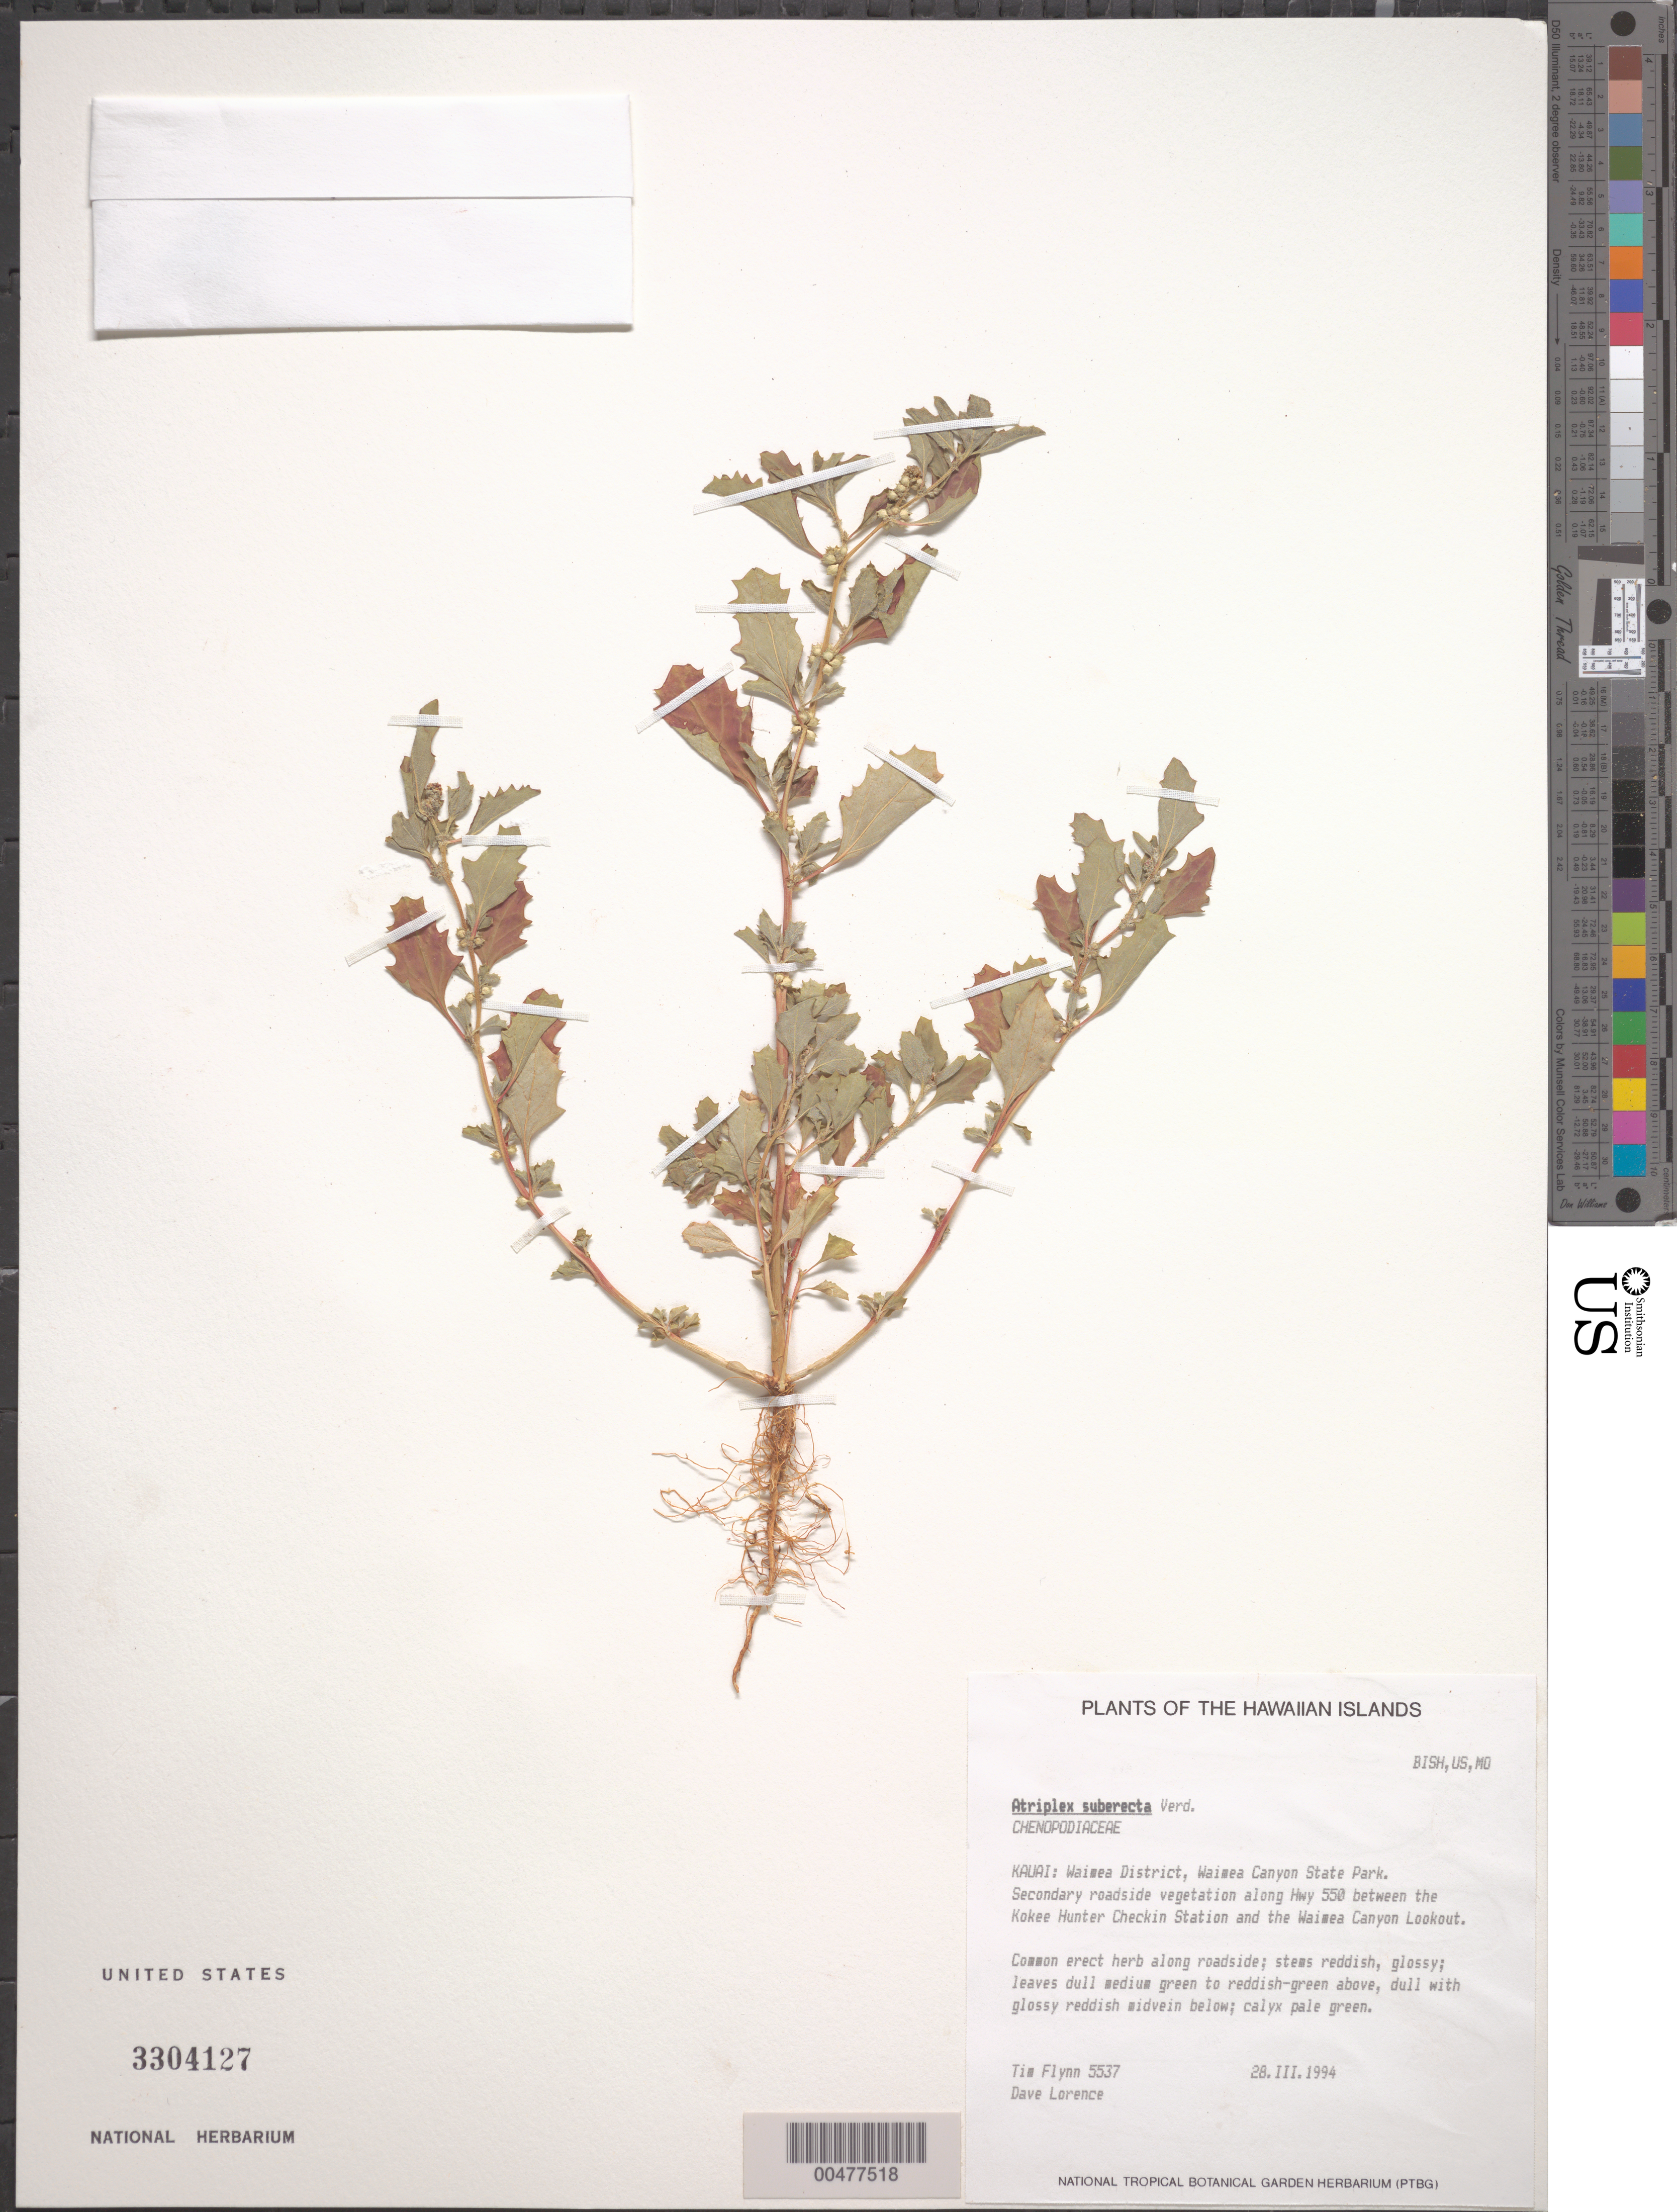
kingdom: Plantae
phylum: Tracheophyta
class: Magnoliopsida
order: Caryophyllales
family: Amaranthaceae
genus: Atriplex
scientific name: Atriplex suberecta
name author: Verd.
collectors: T. W. Flynn & D. Lorence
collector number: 5537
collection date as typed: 28 Mar 1994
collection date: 1994-03-28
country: United States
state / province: Hawaii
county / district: Kauai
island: Kaua'i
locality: Waimea Dist., Waimea Canyon State Park, along Hwy 550 between the Kokee Hunter Checkin Station and the Waimea Canyon Lookout.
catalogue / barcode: US 3304127